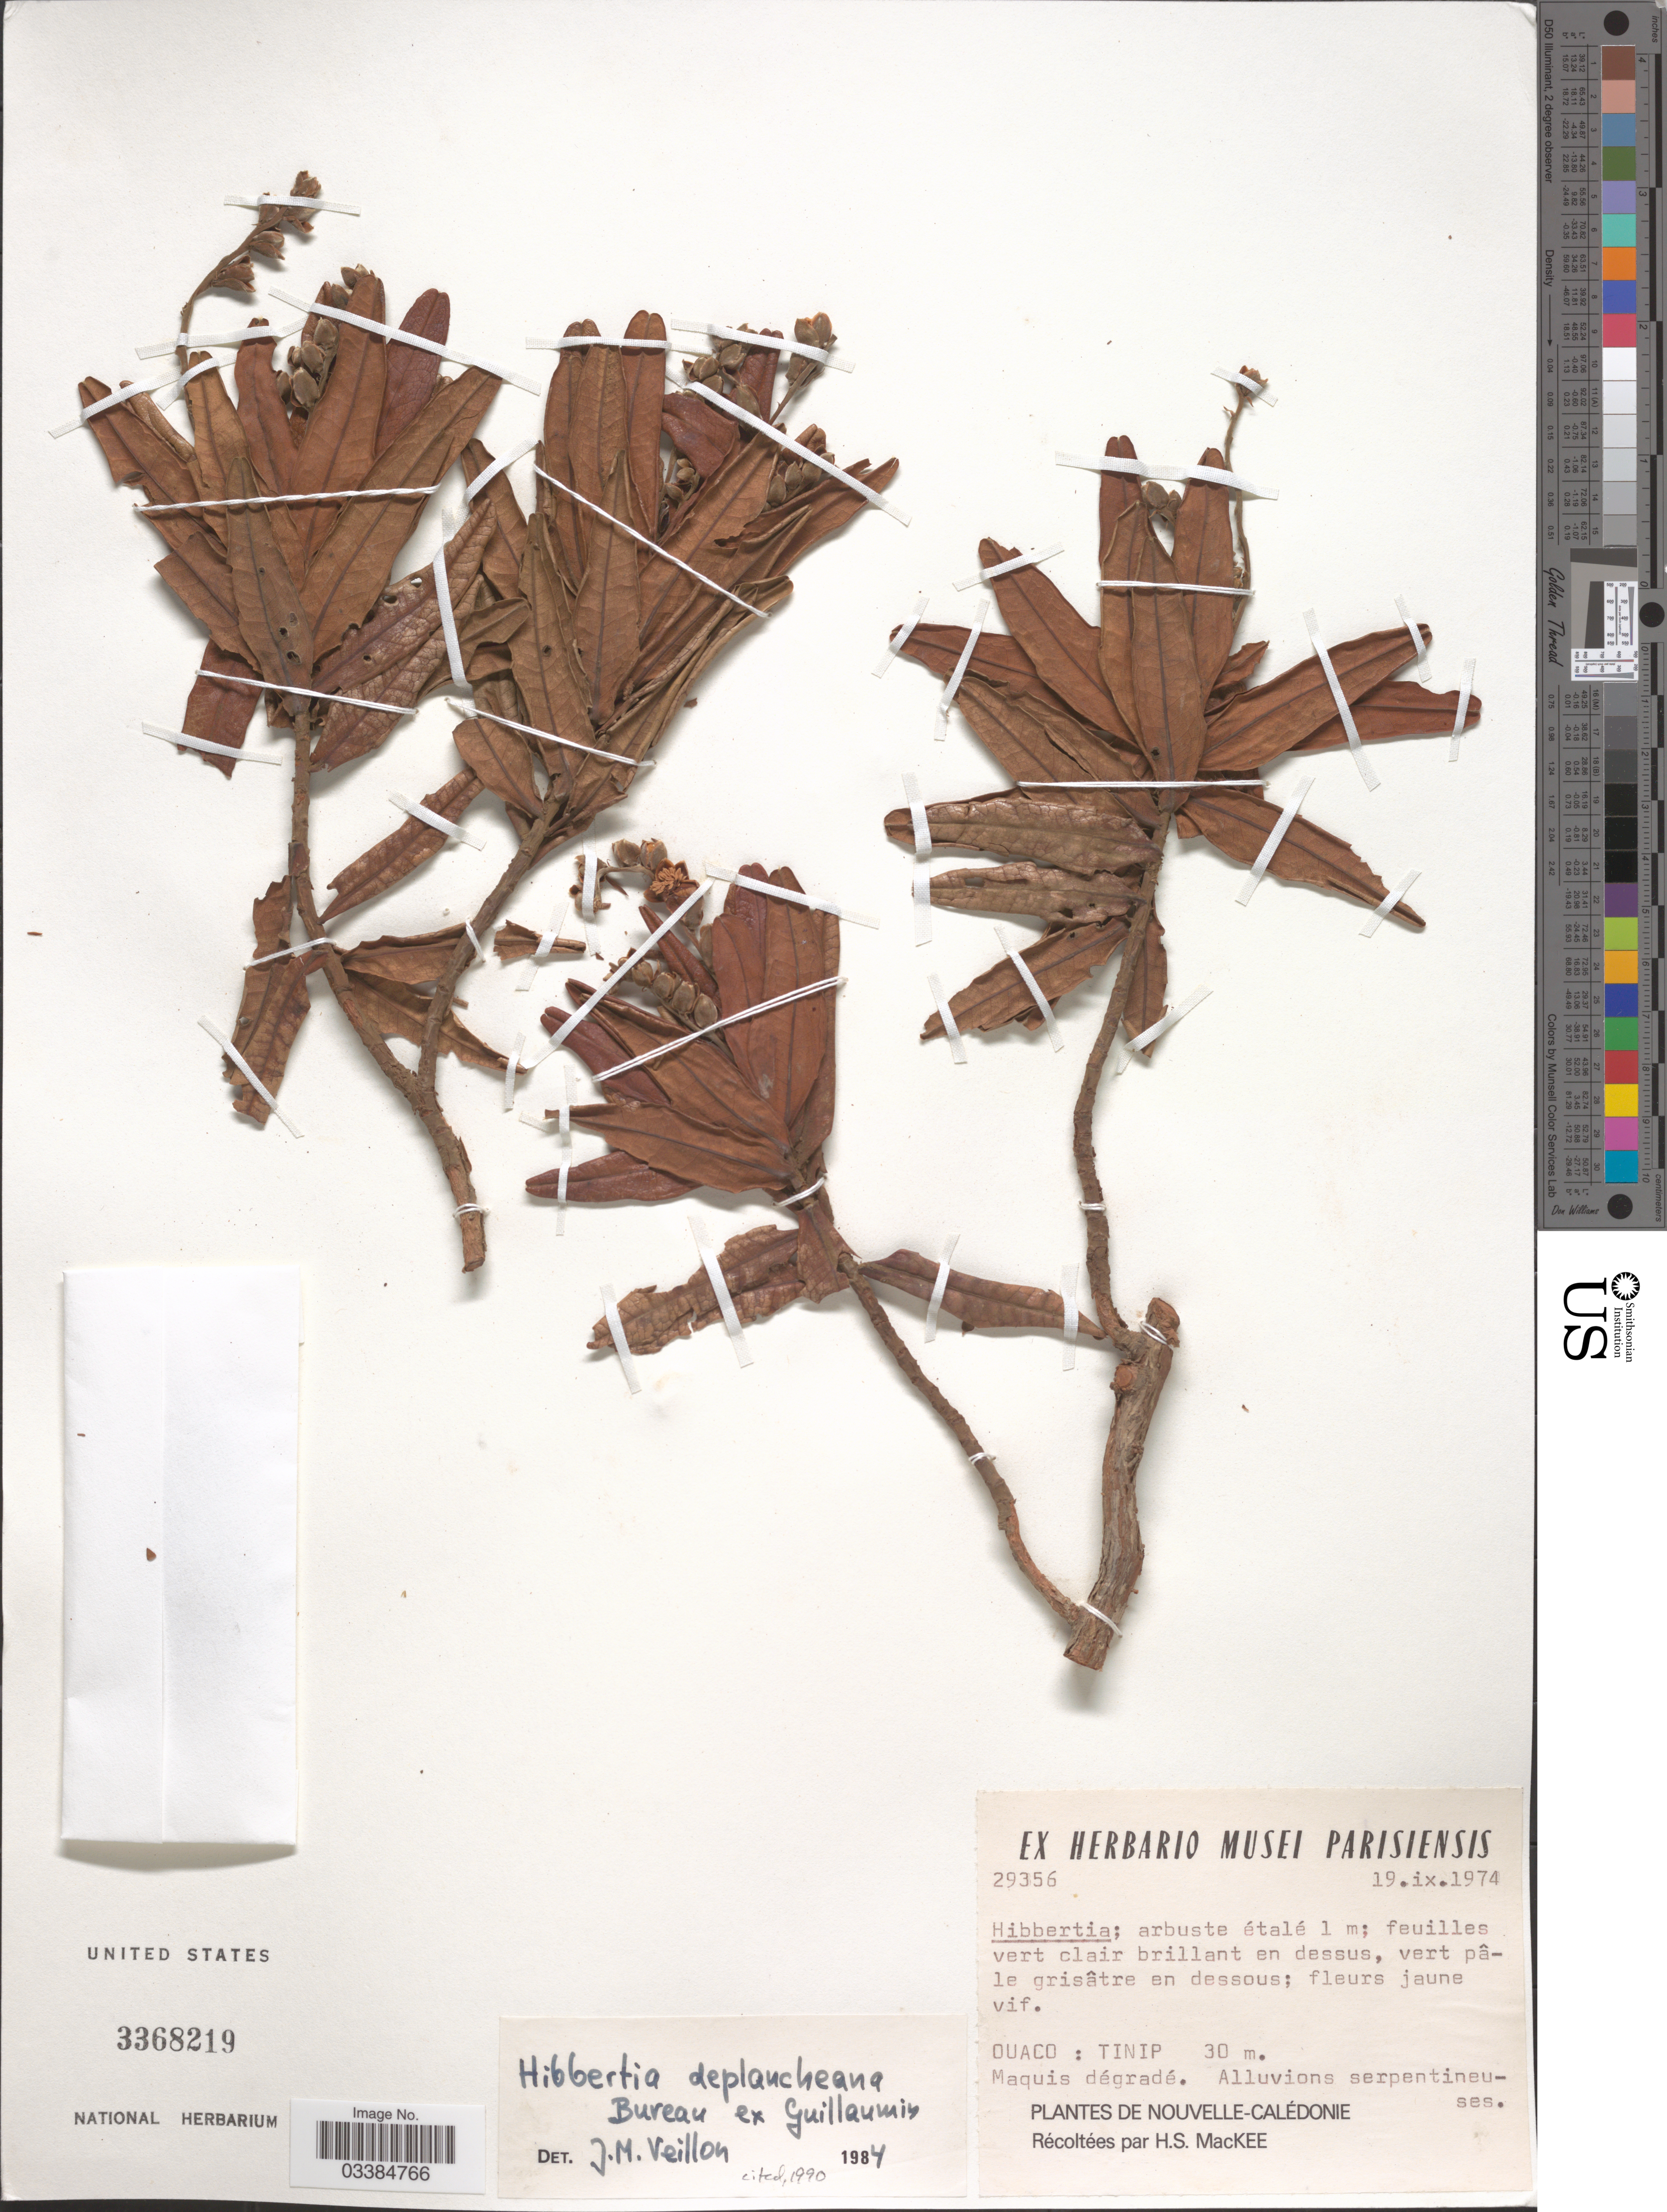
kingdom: Plantae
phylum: Tracheophyta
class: Magnoliopsida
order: Dilleniales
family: Dilleniaceae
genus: Hibbertia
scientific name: Hibbertia deplancheana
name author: Bureau ex Guillaumin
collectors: H. S. MacKee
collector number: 29356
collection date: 1974-09-19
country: New Caledonia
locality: Ouaco: Tinip. Maquis dégradé.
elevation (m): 30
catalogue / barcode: US 3368219